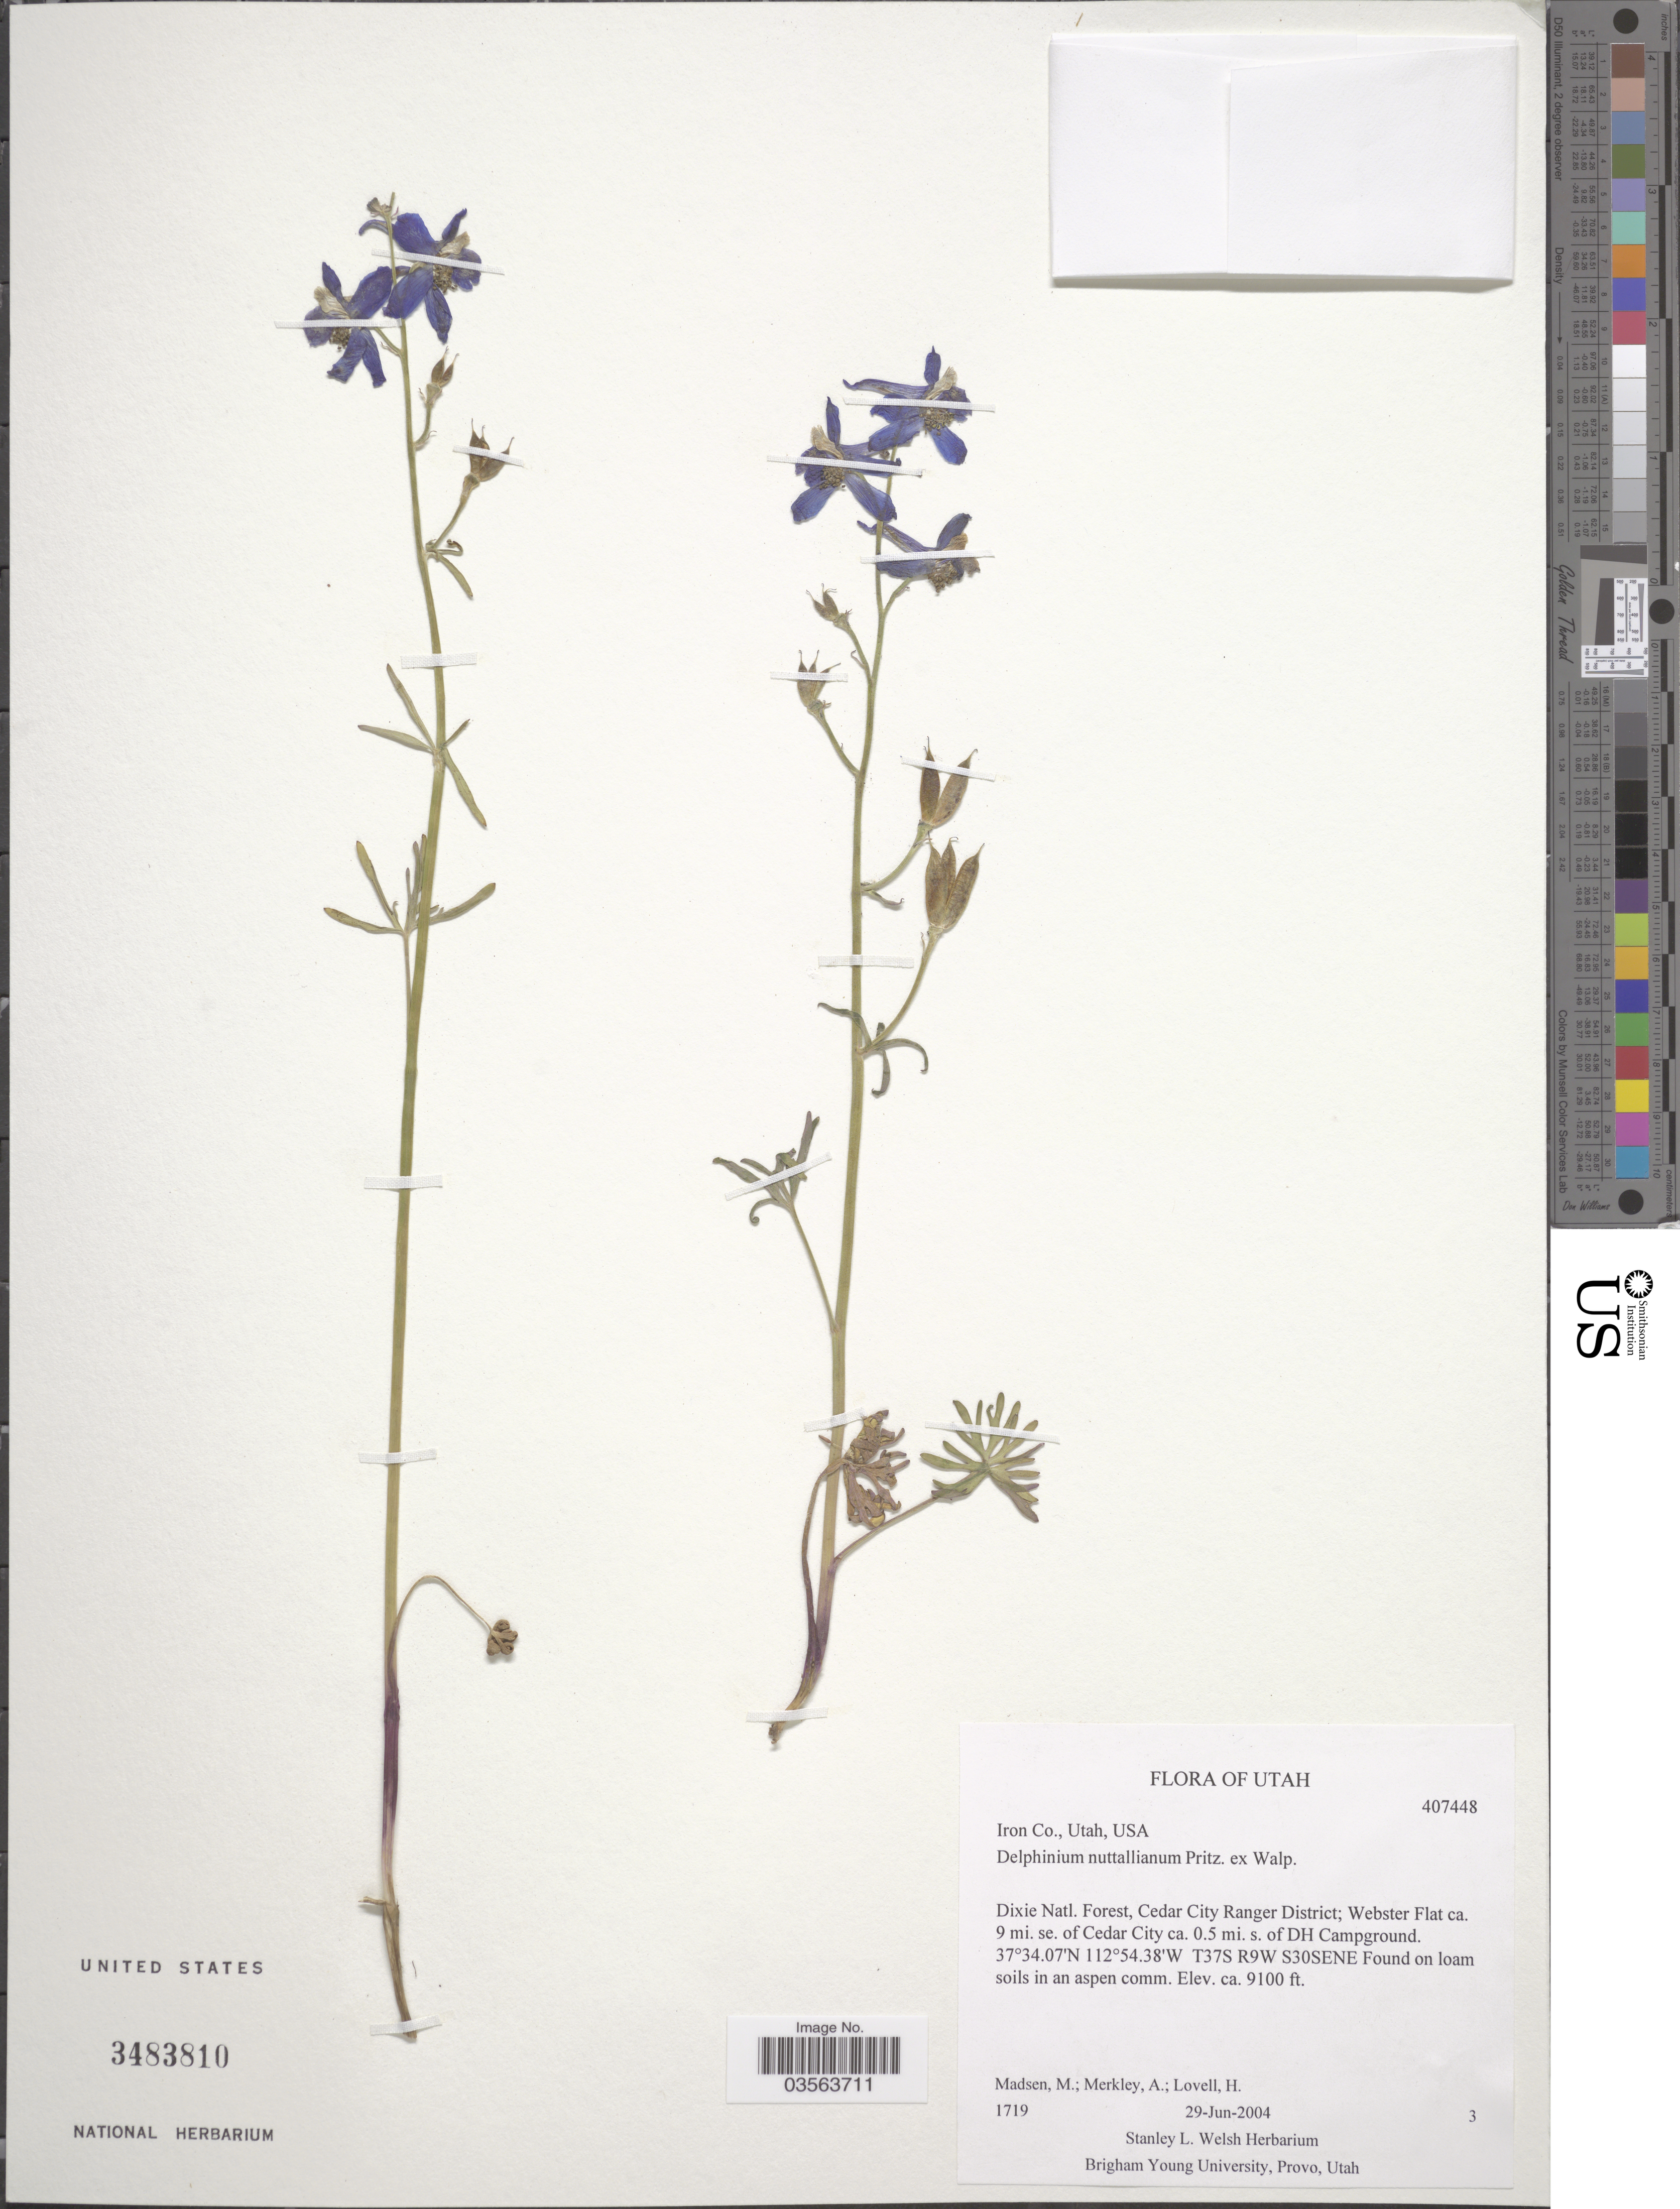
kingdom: Plantae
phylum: Tracheophyta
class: Magnoliopsida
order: Ranunculales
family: Ranunculaceae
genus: Delphinium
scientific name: Delphinium nuttallianum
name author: E. Pritz. ex Walpers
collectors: M. Madsen, A. Merkley & H. Lovell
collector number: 1719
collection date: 2004-06-29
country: United States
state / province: Utah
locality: Iron Co. Dixie Natl. Forest, Cedar City Ranger District; Webster Flat ca. 9 mi. se. of Cedar City ca. 0.5 mi. s. of DH Campground. T37S R9W S30SENE.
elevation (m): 2774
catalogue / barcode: US 3483810